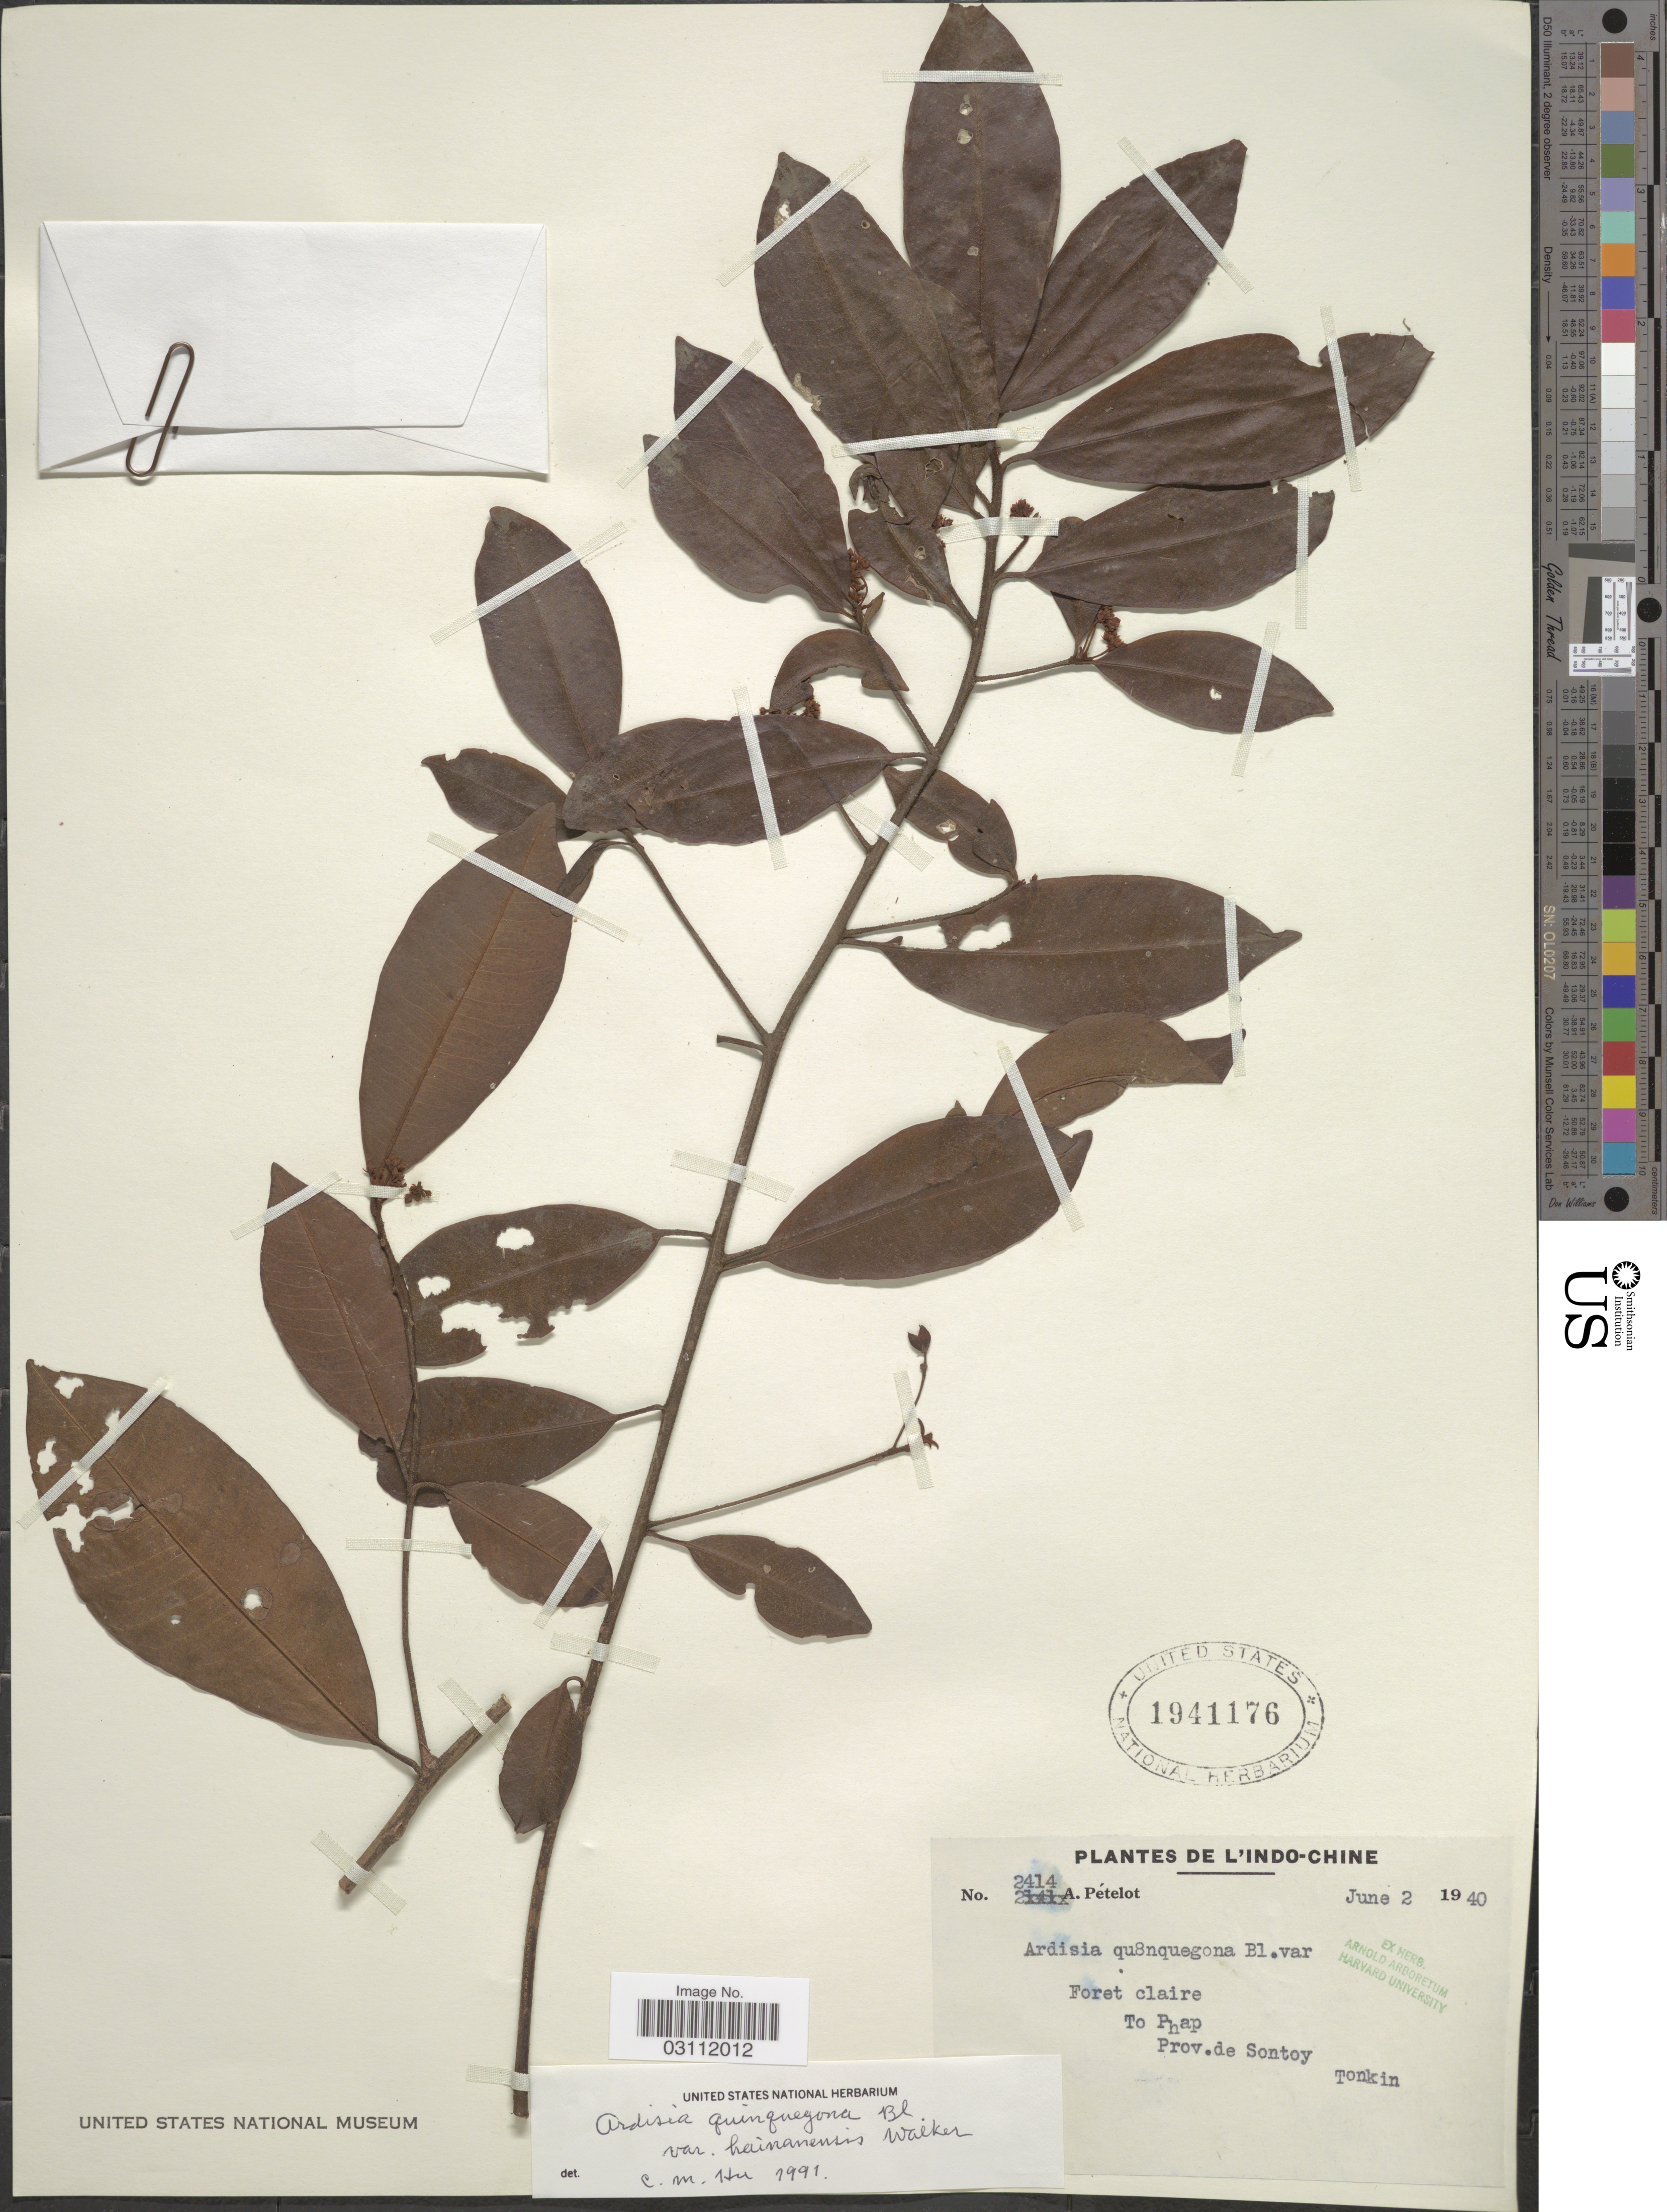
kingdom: Plantae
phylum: Tracheophyta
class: Magnoliopsida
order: Ericales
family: Primulaceae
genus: Ardisia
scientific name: Ardisia quinquegona var. hainanensis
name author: E. Walker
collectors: A. Petelot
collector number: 2414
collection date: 1940-06-02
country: Vietnam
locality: De L'Indo-Chine, Foret claire, To Phap, Prov. de Sontoy, Tonkin.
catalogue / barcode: US 1941176